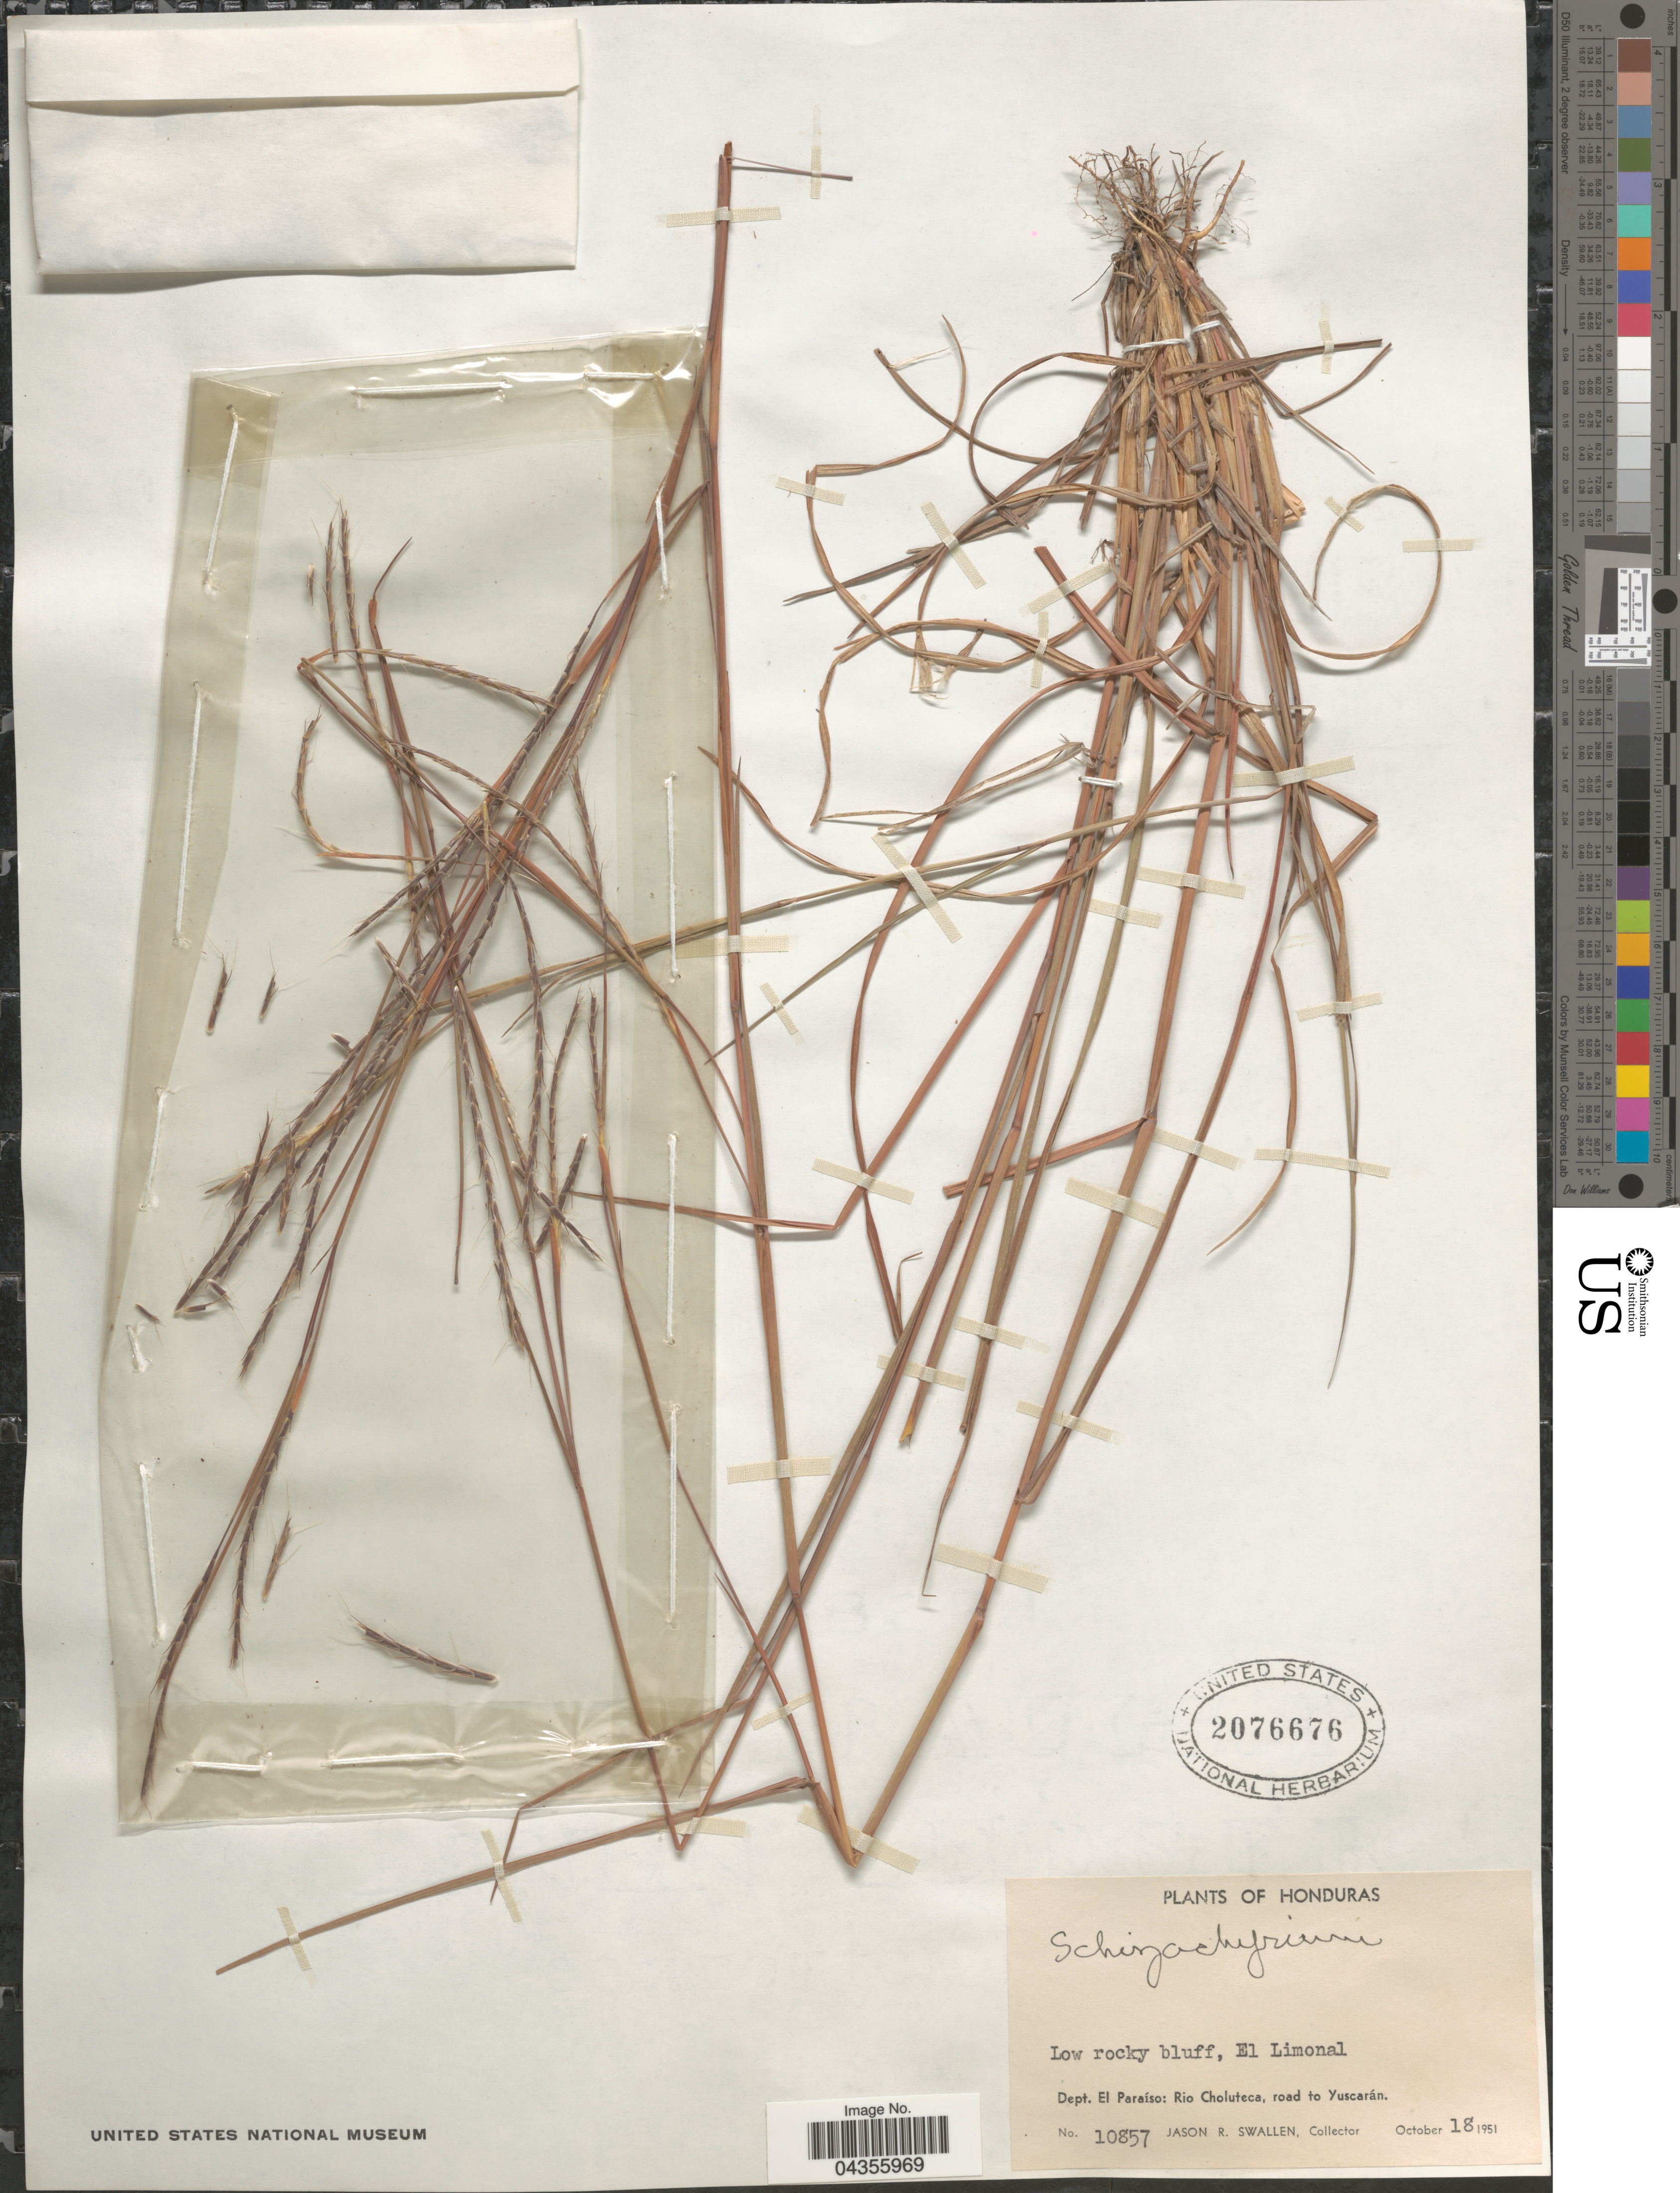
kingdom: Plantae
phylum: Tracheophyta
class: Liliopsida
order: Poales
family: Poaceae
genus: Schizachyrium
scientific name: Schizachyrium sp.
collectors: J. R. Swallen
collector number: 10857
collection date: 1951-10-18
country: Honduras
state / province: El Paraiso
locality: Low rocky bluff, El Limonal. Dept. El Paraíso: Rio Choluteca, road to Yuscarán.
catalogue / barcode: US 2076676